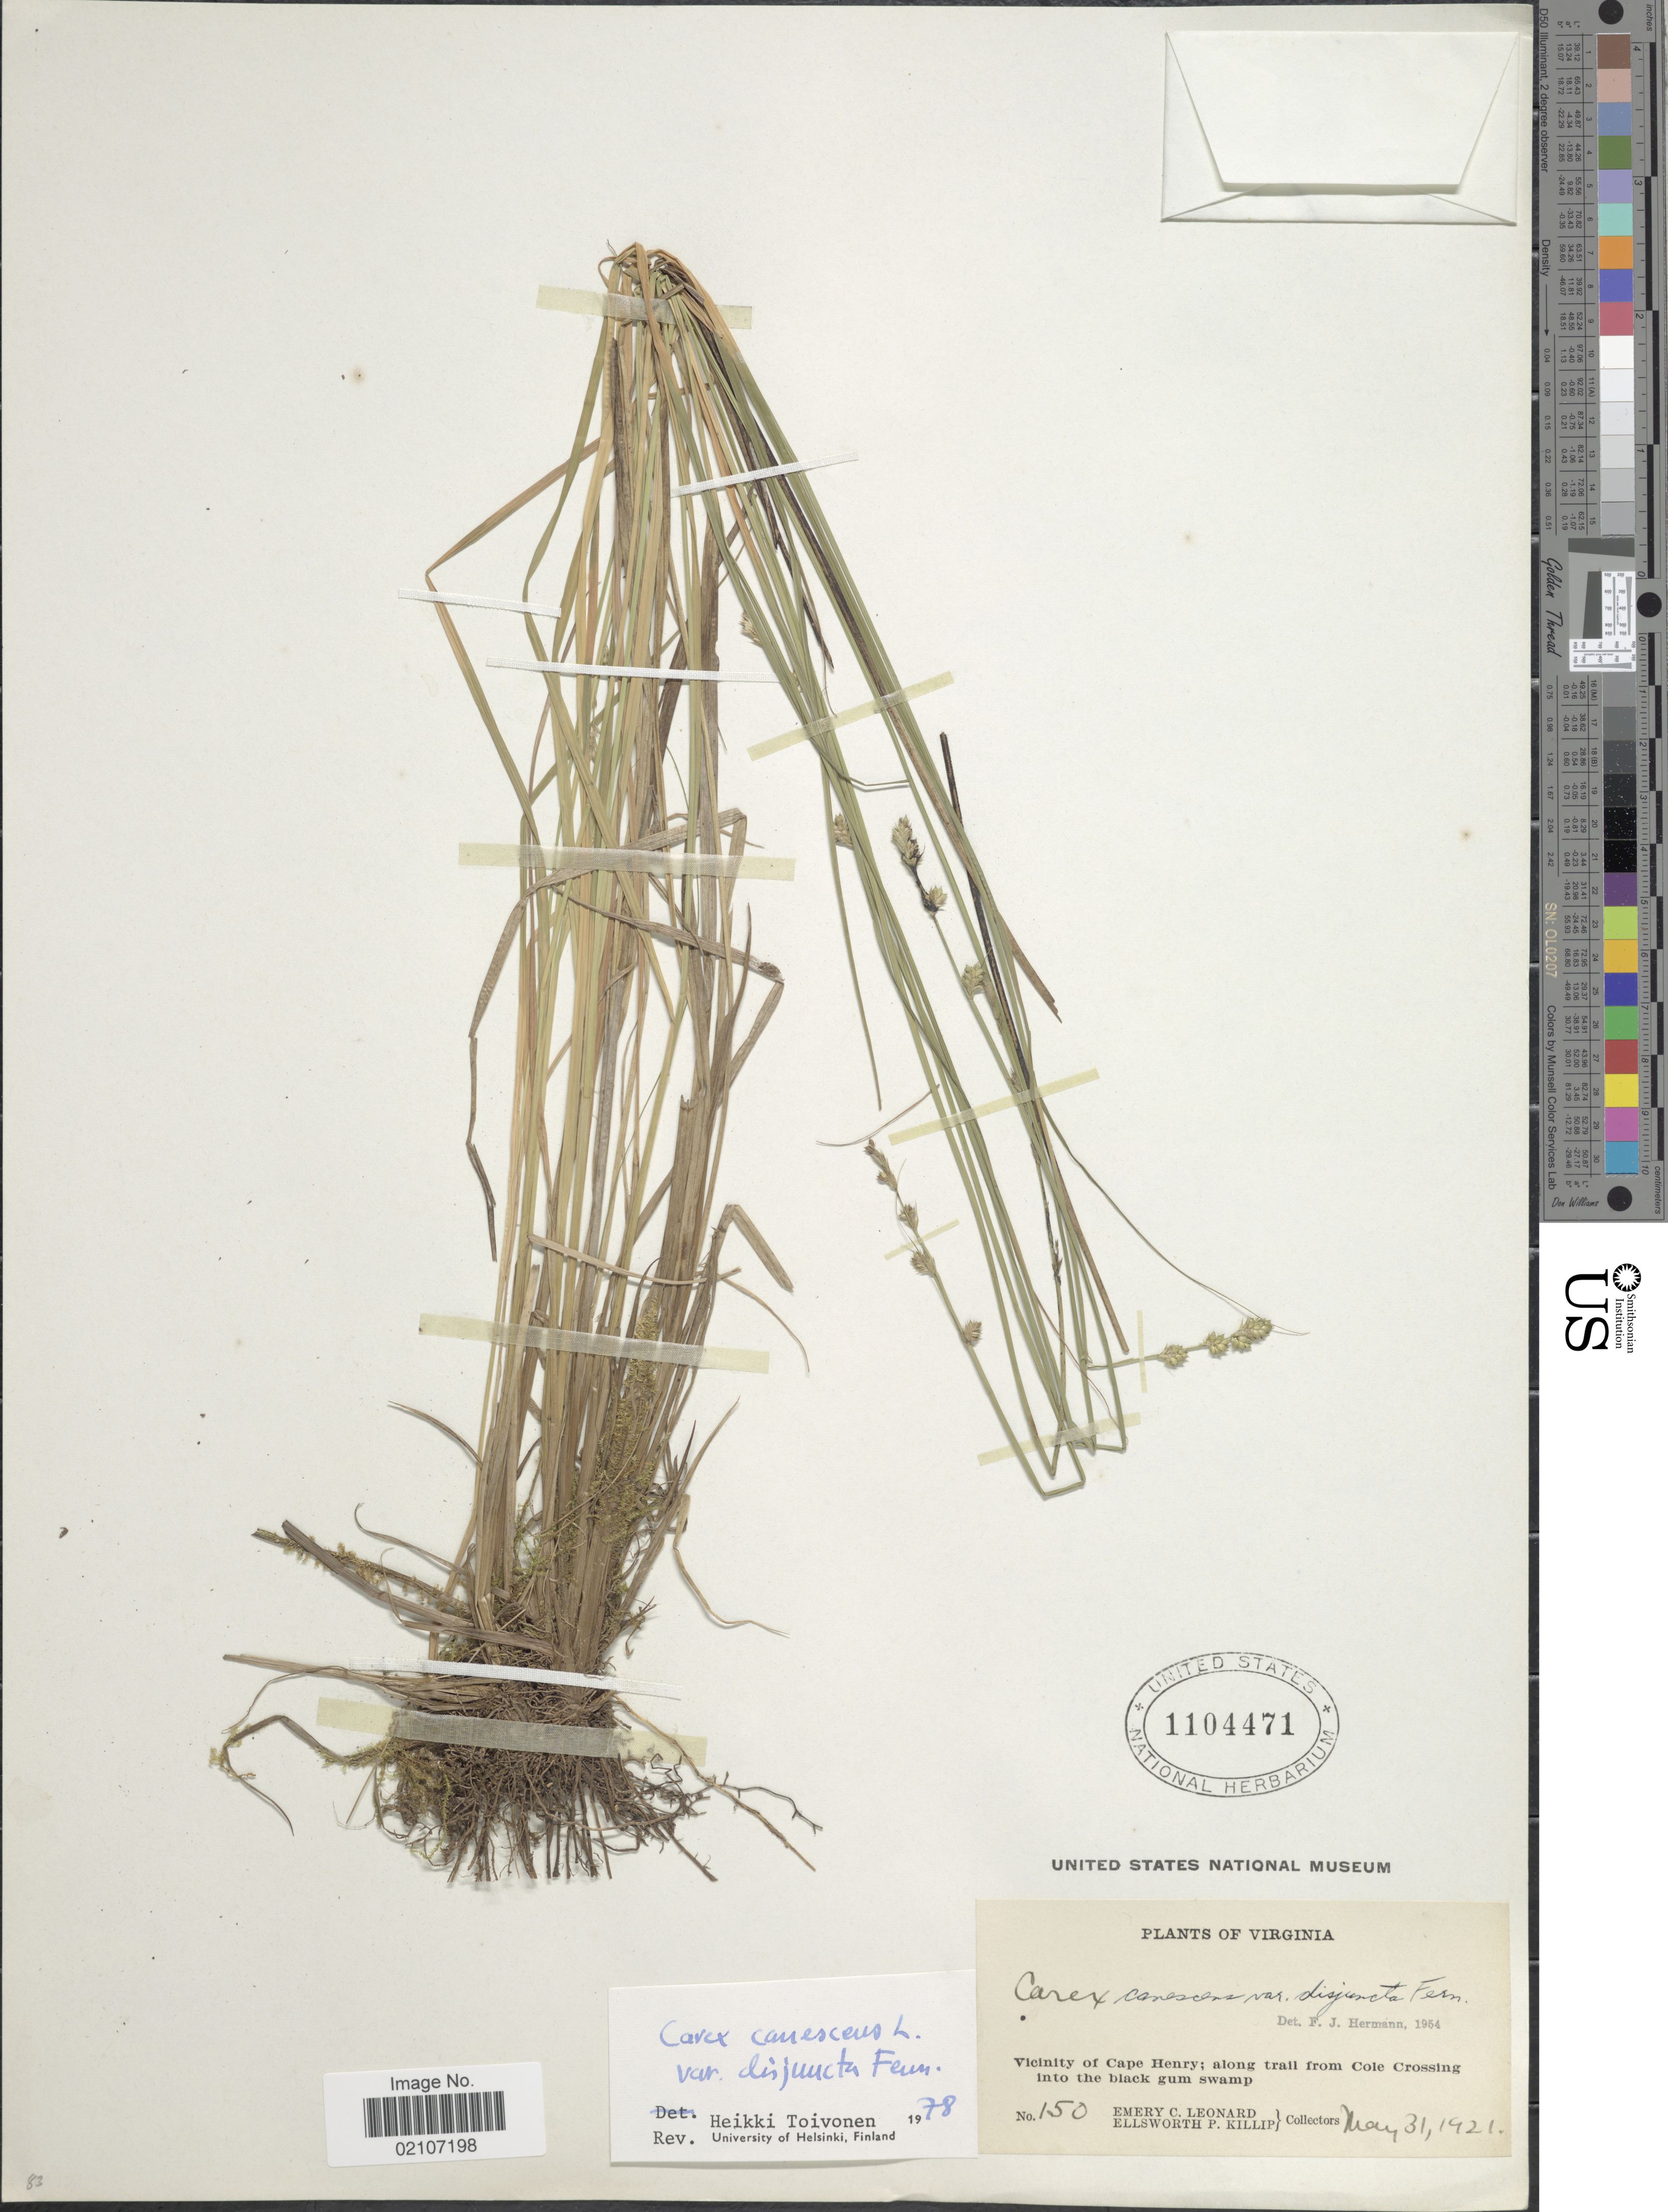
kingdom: Plantae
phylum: Tracheophyta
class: Liliopsida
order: Poales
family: Cyperaceae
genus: Carex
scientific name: Carex canescens var. disjuncta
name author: Fernald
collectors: E. C. Leonard & E. P. Killip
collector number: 150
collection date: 1921-05-31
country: United States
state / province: Virginia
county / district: City of Virginia Beach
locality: Vicinity of Cape Henry; along trail from Cole Crossing into the black gum swamp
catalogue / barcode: US 1104471